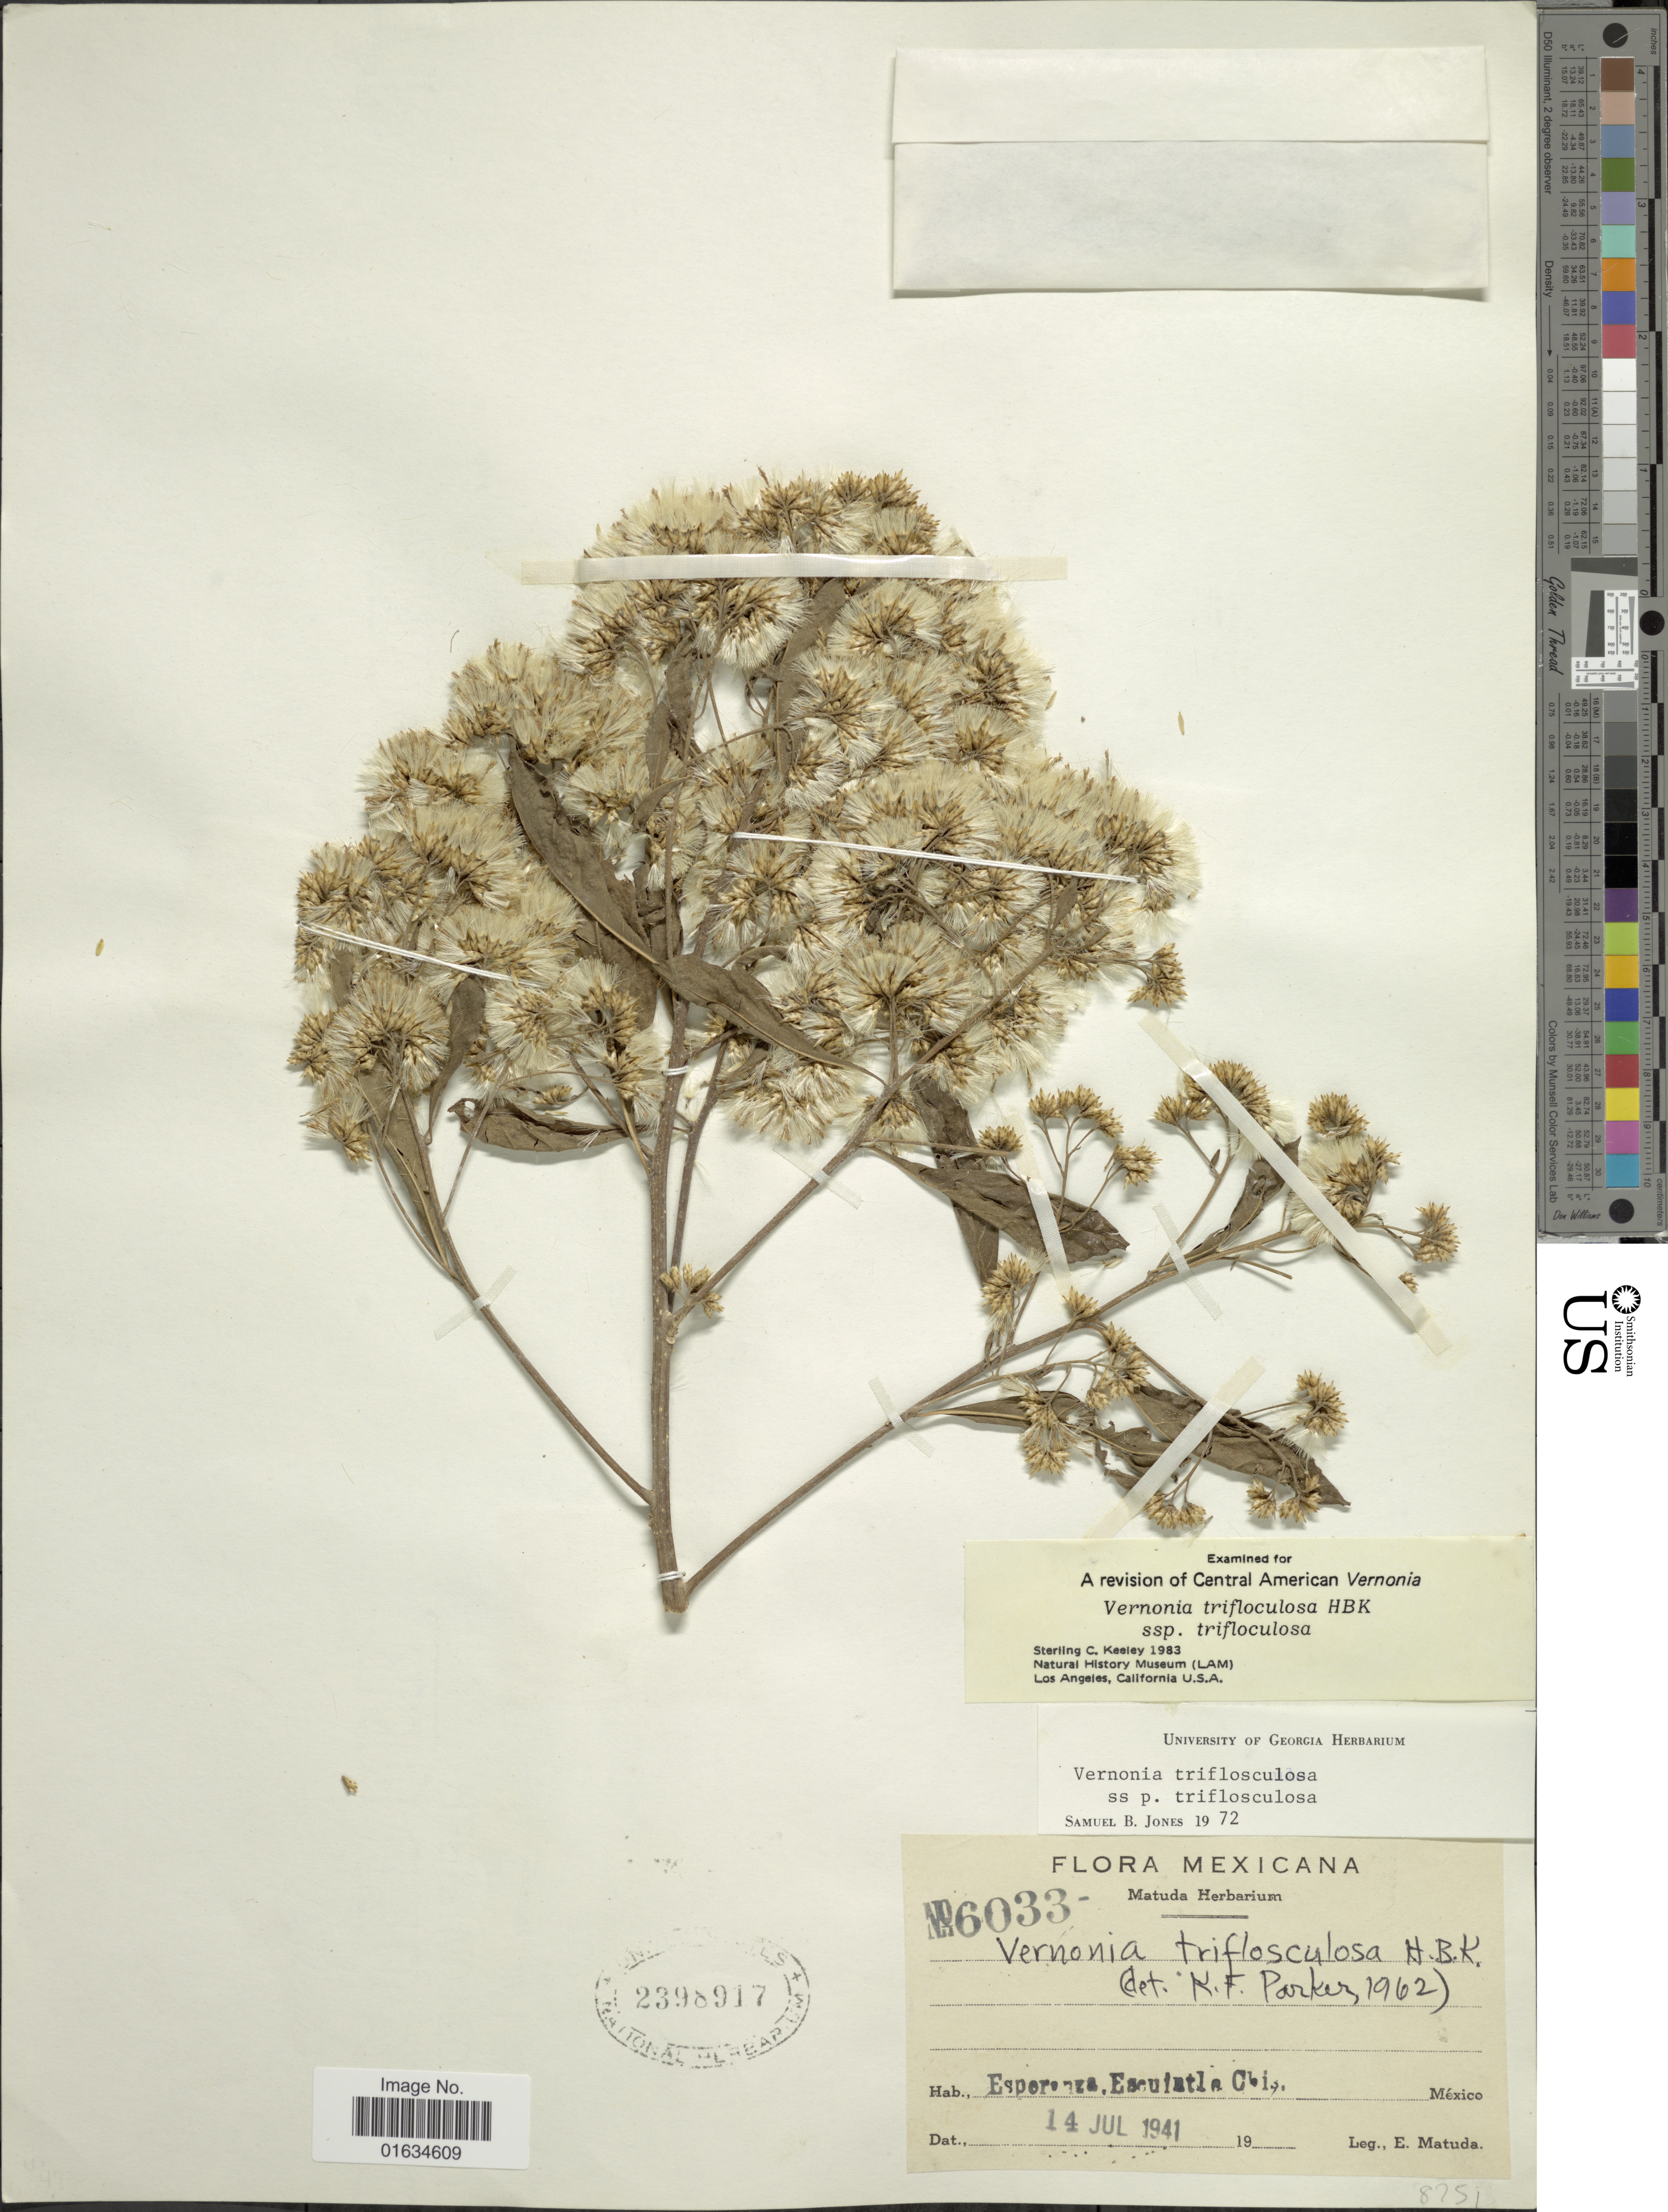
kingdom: Plantae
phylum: Tracheophyta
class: Magnoliopsida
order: Asterales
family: Asteraceae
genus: Eremosis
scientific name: Eremosis triflosculosa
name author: (Kunth) Gleason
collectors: E. Matuda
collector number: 6033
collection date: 1941-03-14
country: Mexico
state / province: Chiapas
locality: Esperanza, Escuintla, Chi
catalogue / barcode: US 2398917